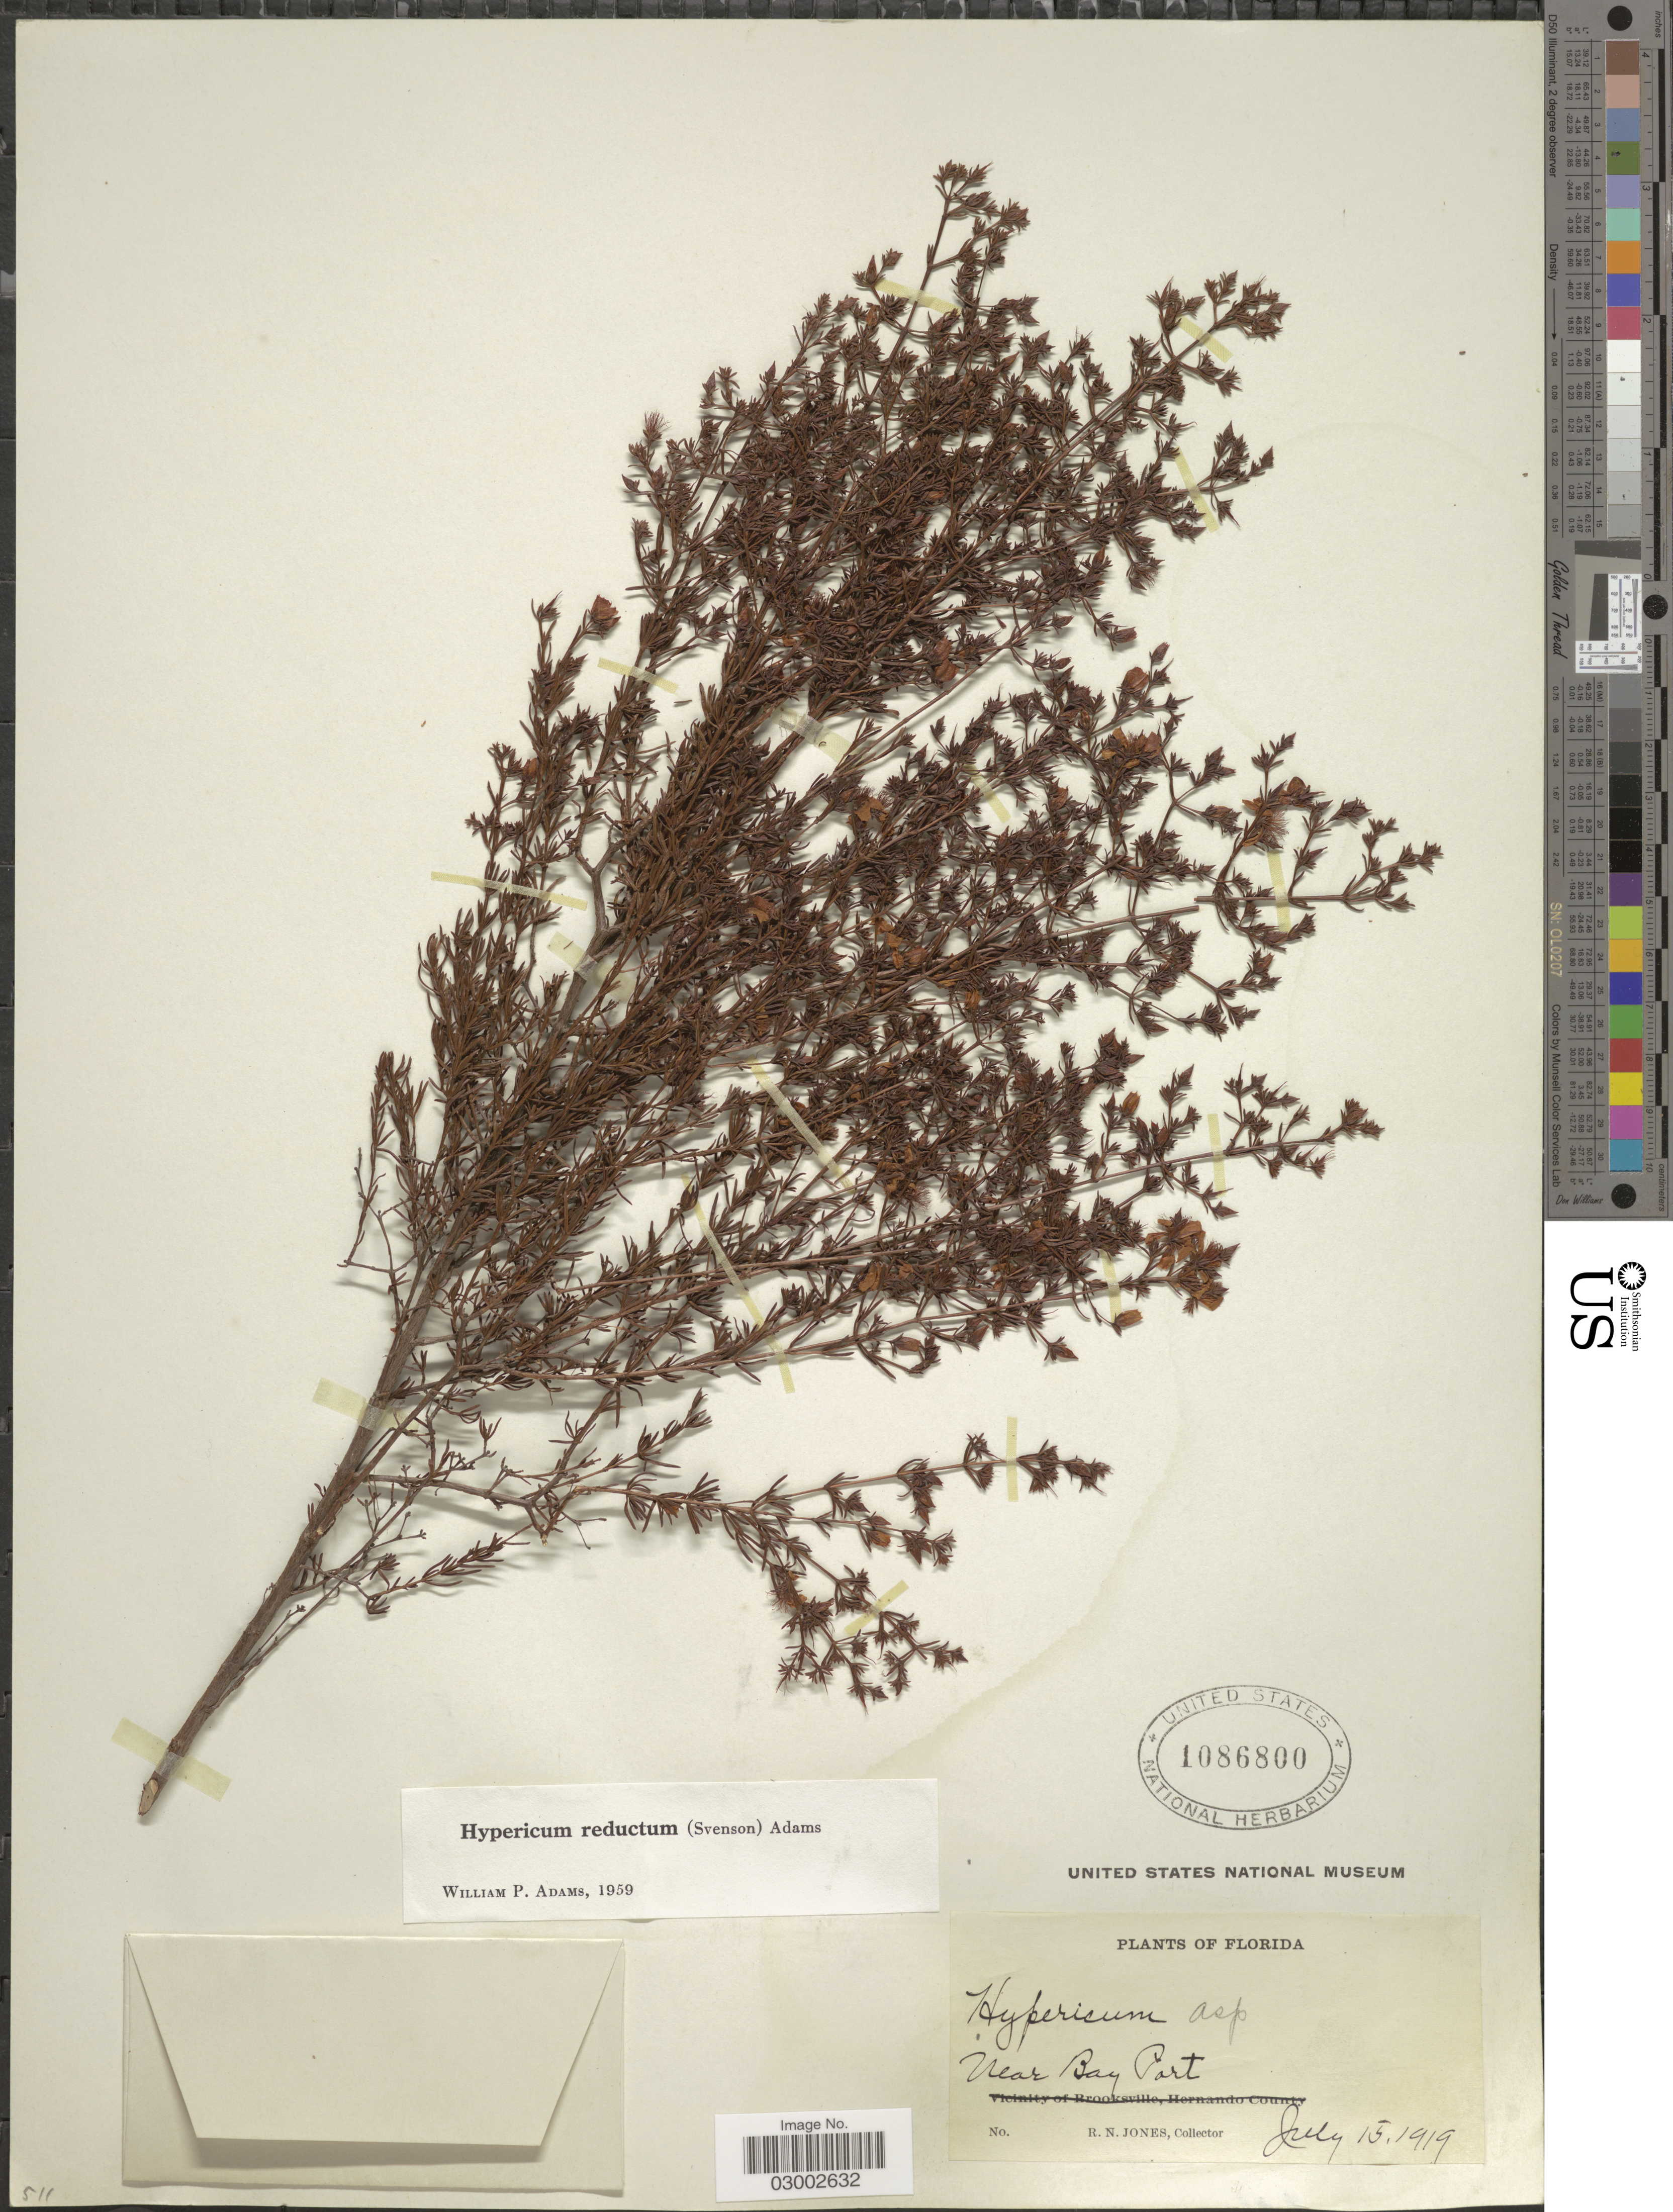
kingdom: Plantae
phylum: Tracheophyta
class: Magnoliopsida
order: Malpighiales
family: Hypericaceae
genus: Hypericum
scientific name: Hypericum brachyphyllum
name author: (Spach) Steud.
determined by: Strong, Mark T., (BOT), Smithsonian Institution - National Museum of Natural History (UNITED STATES)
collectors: R. N. Jones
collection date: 1919-07-05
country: United States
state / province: Florida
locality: Near Bay Port.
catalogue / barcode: US 1086800